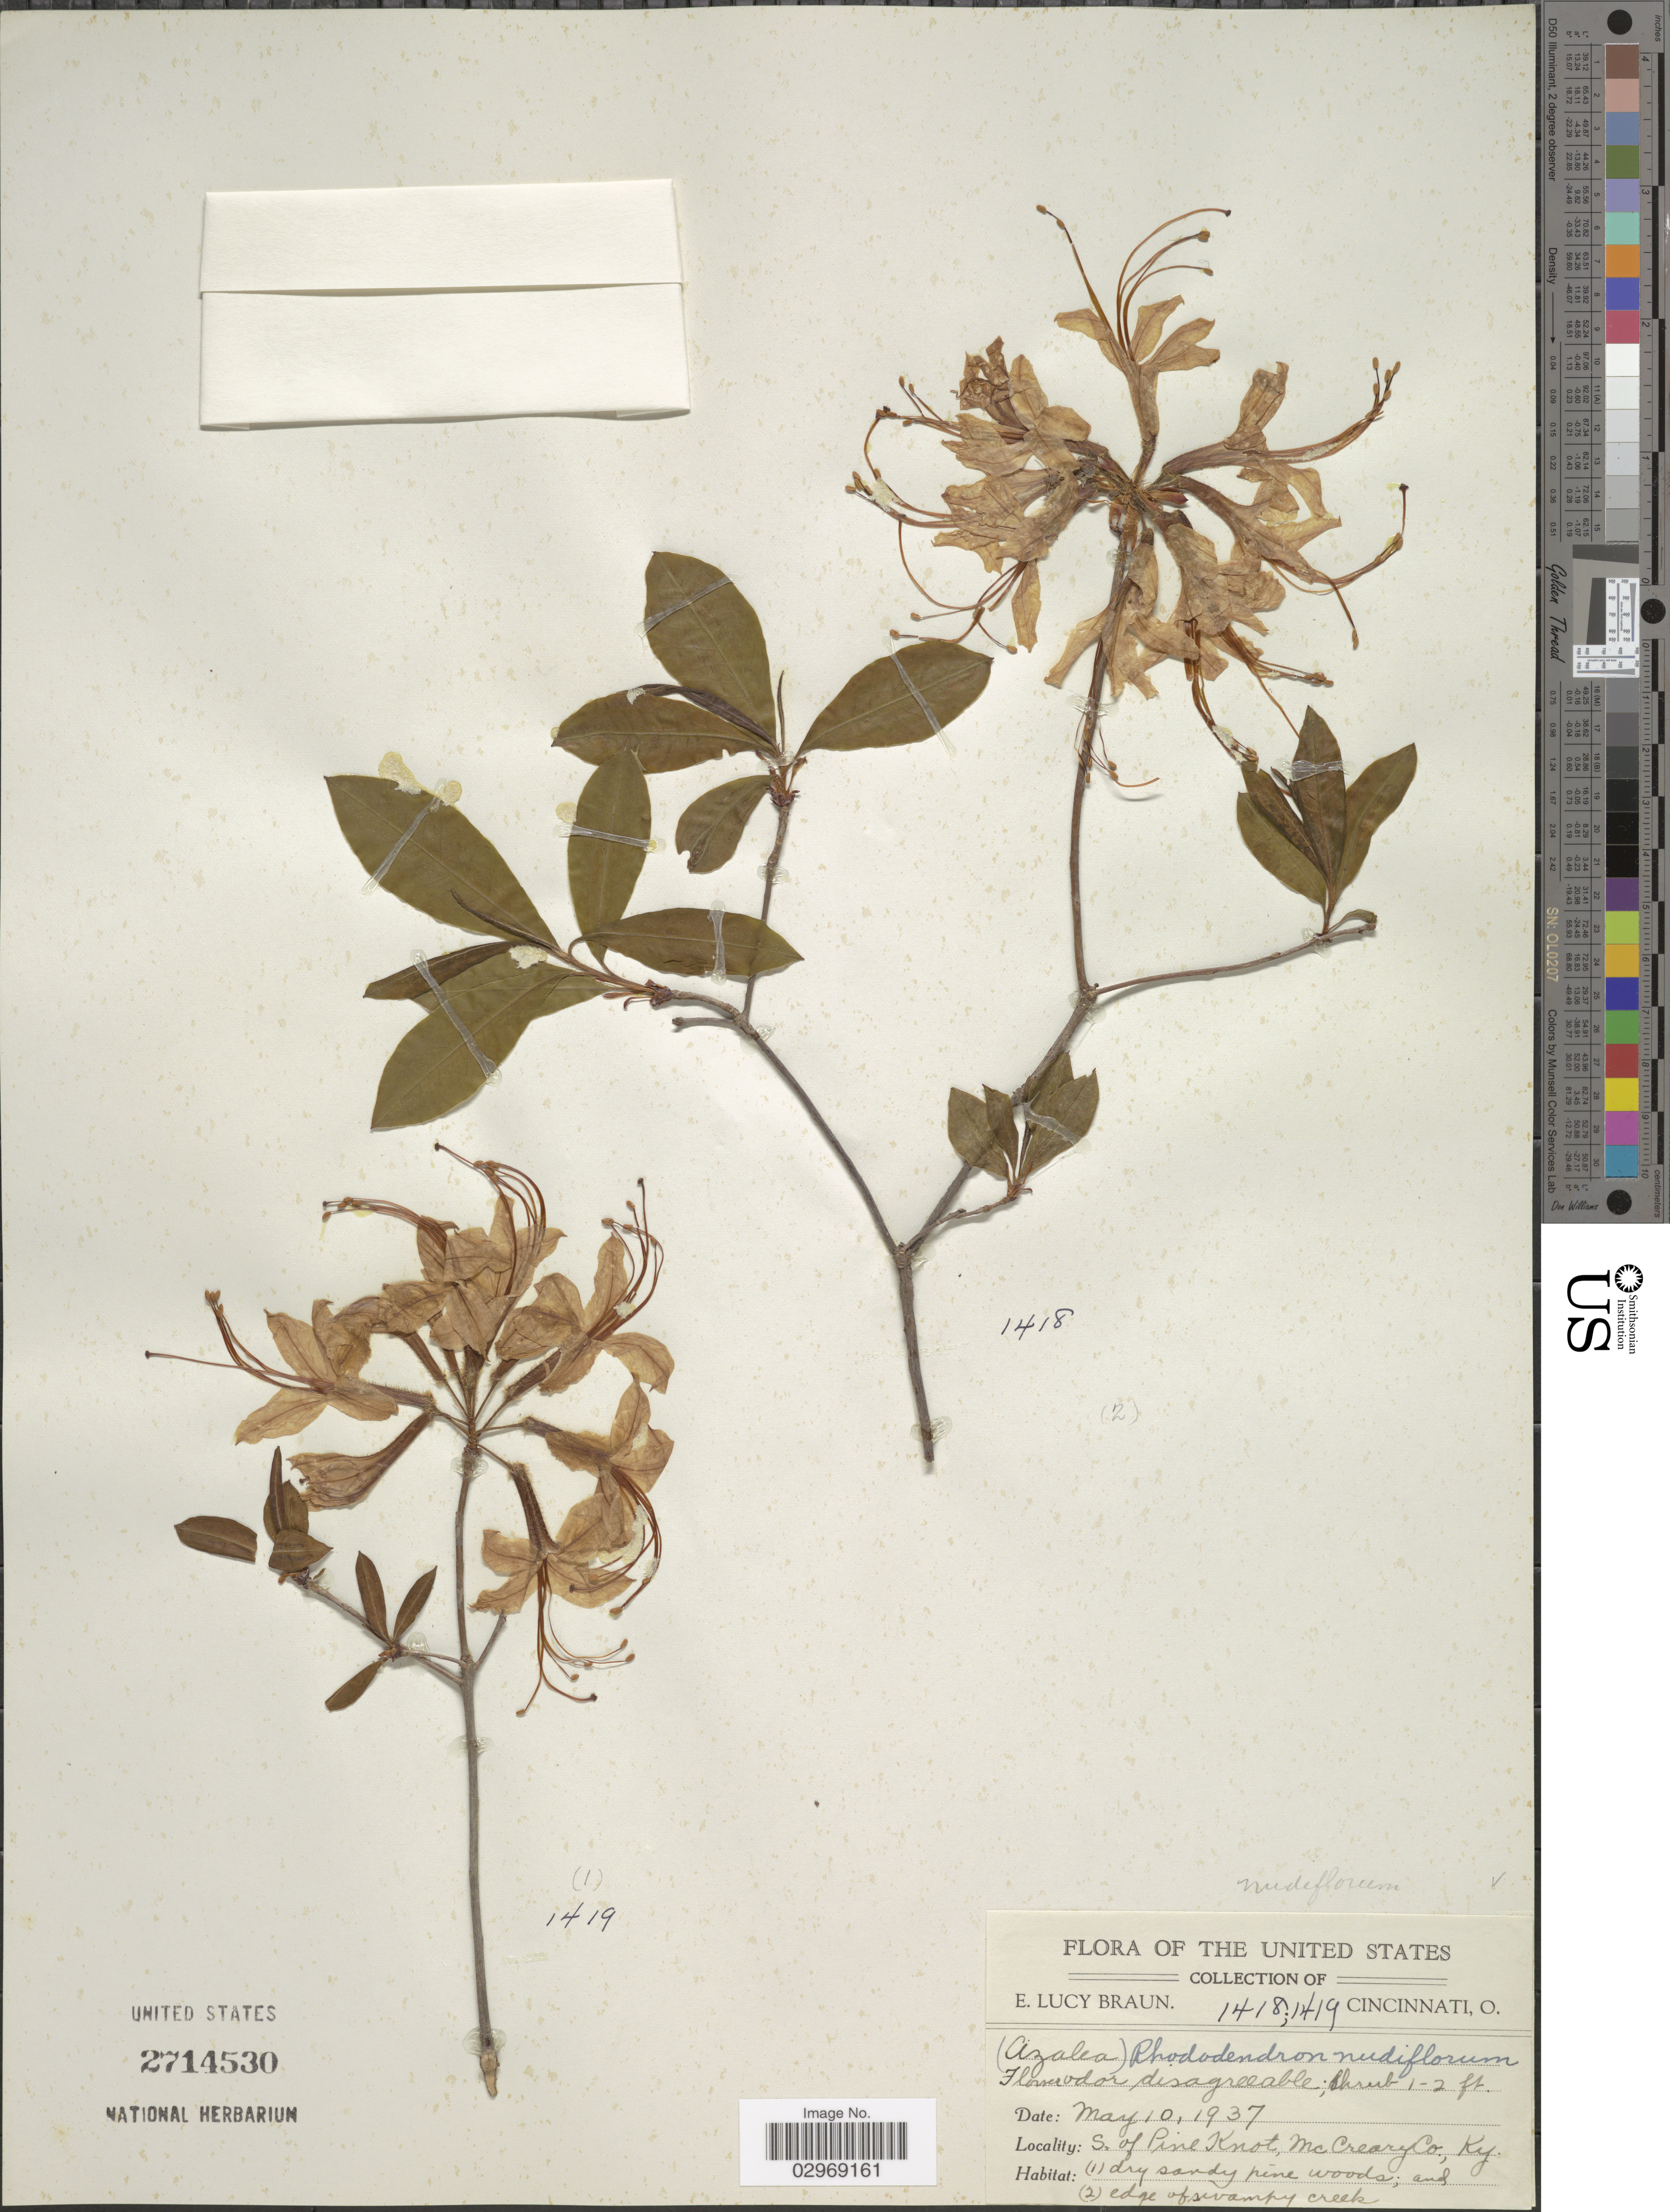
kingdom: Plantae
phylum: Tracheophyta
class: Magnoliopsida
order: Ericales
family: Ericaceae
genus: Rhododendron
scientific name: Rhododendron nudiflorum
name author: Torr.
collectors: E. L. Braun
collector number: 1418/1419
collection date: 1937-05-10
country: United States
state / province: Kentucky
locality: S. of Pine Knot, McCreary Co. Ky.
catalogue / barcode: US 2714530